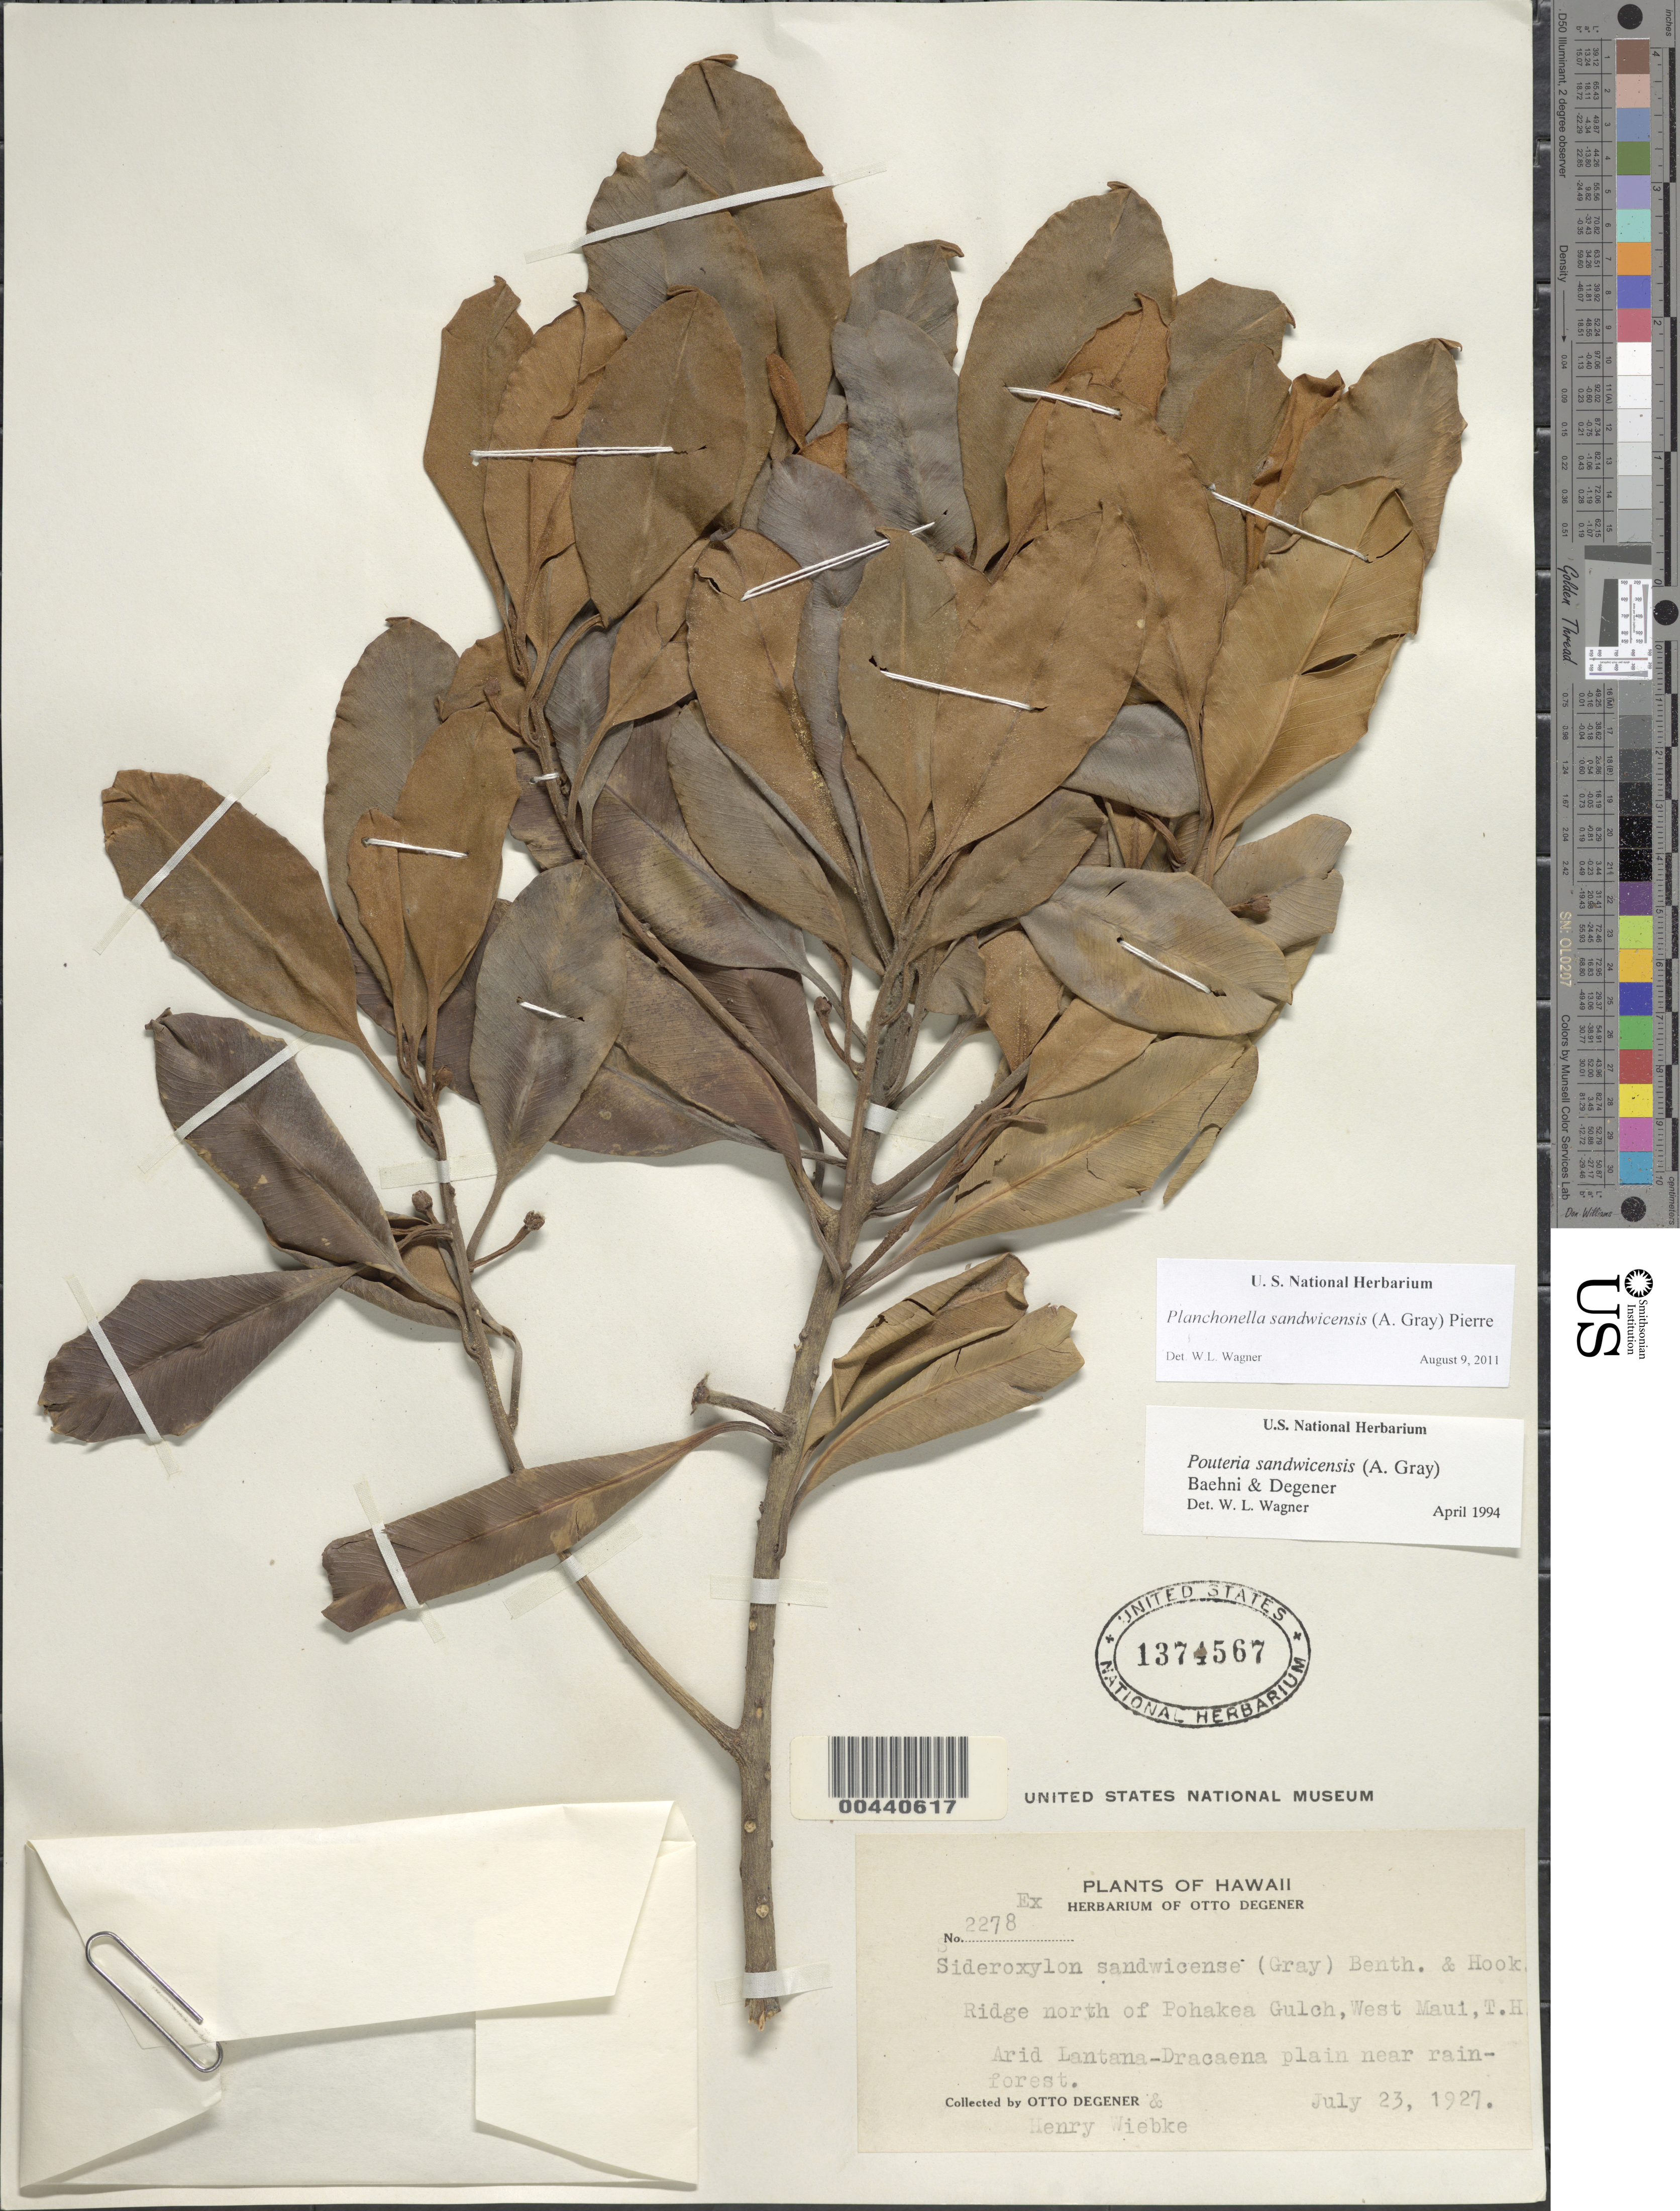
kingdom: Plantae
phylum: Tracheophyta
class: Magnoliopsida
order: Ericales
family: Sapotaceae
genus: Planchonella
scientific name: Planchonella sandwicensis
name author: (A. Gray) Pierre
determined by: Havran, J. C.; et al.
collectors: O. Degener & H. Wiebke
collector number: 2278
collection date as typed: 23 Jul 1927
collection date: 1927-07-23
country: United States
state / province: Hawaii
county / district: Maui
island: Maui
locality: W Maui, Ridge north of Pohakea Gulch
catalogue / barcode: US 1374567